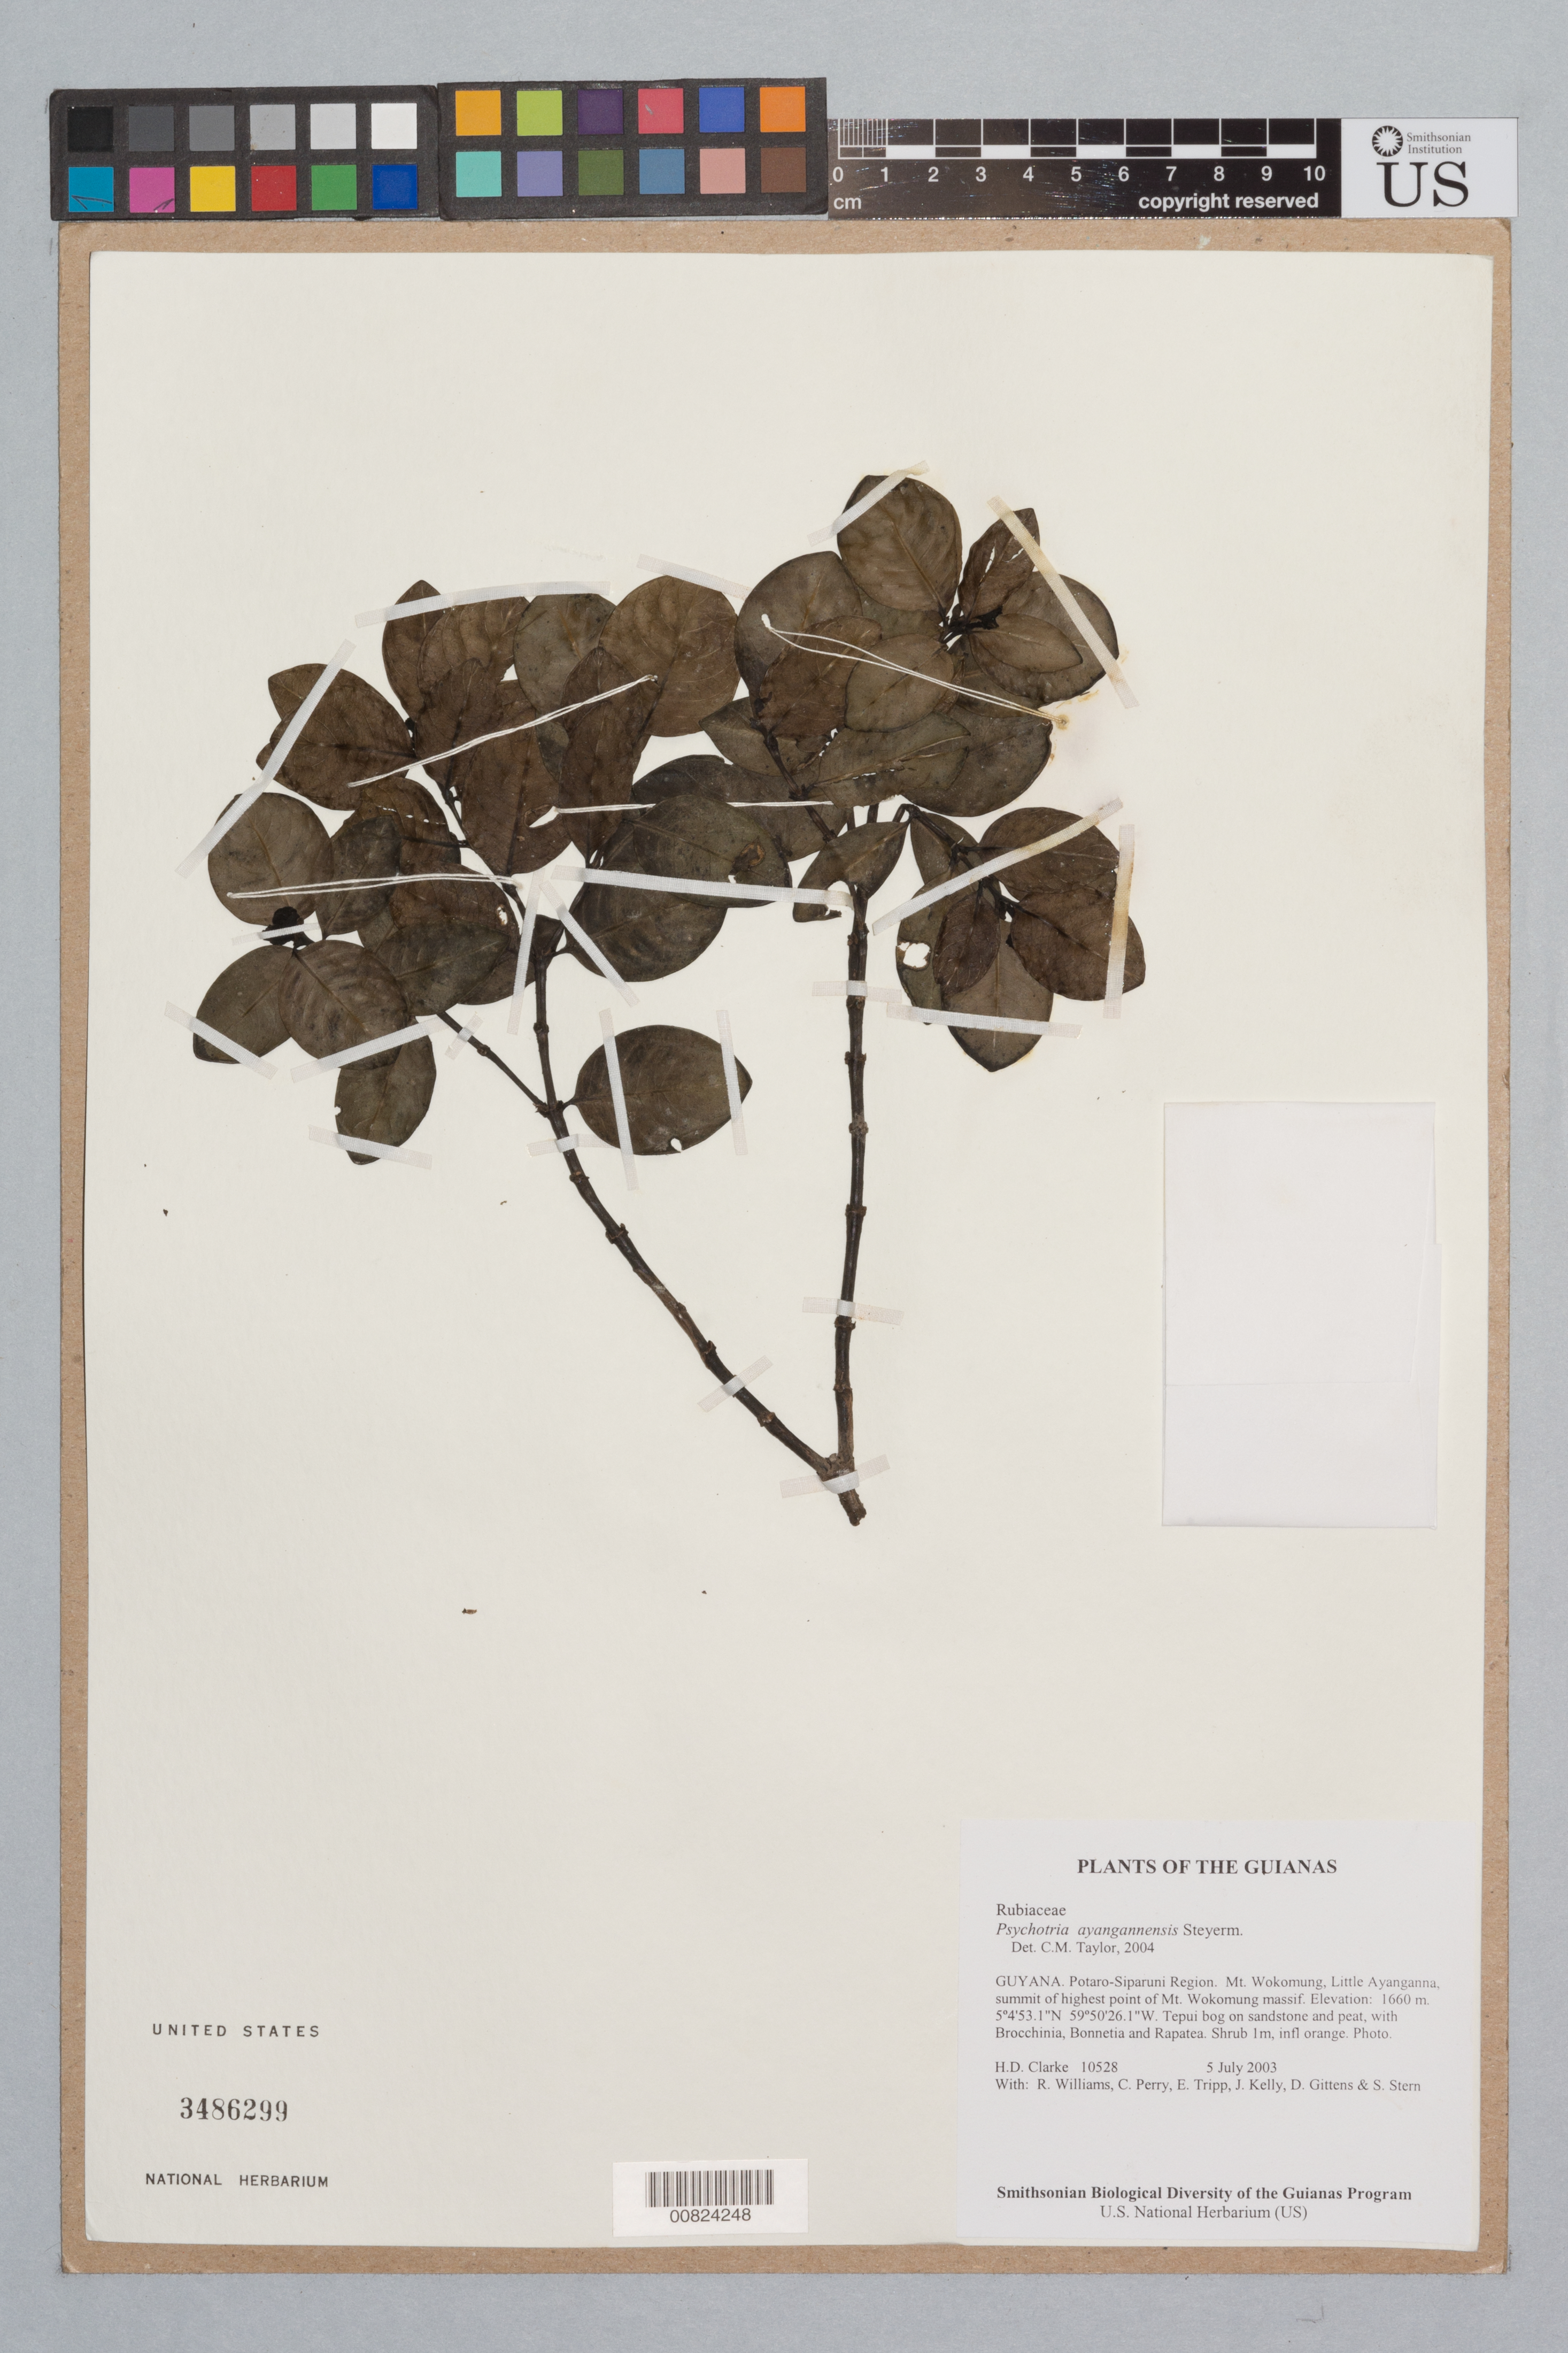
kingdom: Plantae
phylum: Tracheophyta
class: Magnoliopsida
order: Gentianales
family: Rubiaceae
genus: Palicourea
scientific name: Palicourea ayangannensis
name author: (Steyerm.) Delprete & J.H. Kirkbr.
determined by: Kirkbride, J. H., Jr.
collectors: H. D. Clarke, R. Williams, C. Perry, E. Tripp, J. Kelly, D. Gittens & S. R. Stern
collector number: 10528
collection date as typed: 5 July 2003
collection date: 2003-07-05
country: Guyana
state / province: Potaro-Siparuni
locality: Mt. Wokomung, Little Ayanganna, summit of highest point of Mt. Wokomung massif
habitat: Tepui bog on sandstone and peat, with Brocchinia, Bonnetia and Rapatea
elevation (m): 1660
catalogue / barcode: US 3486299